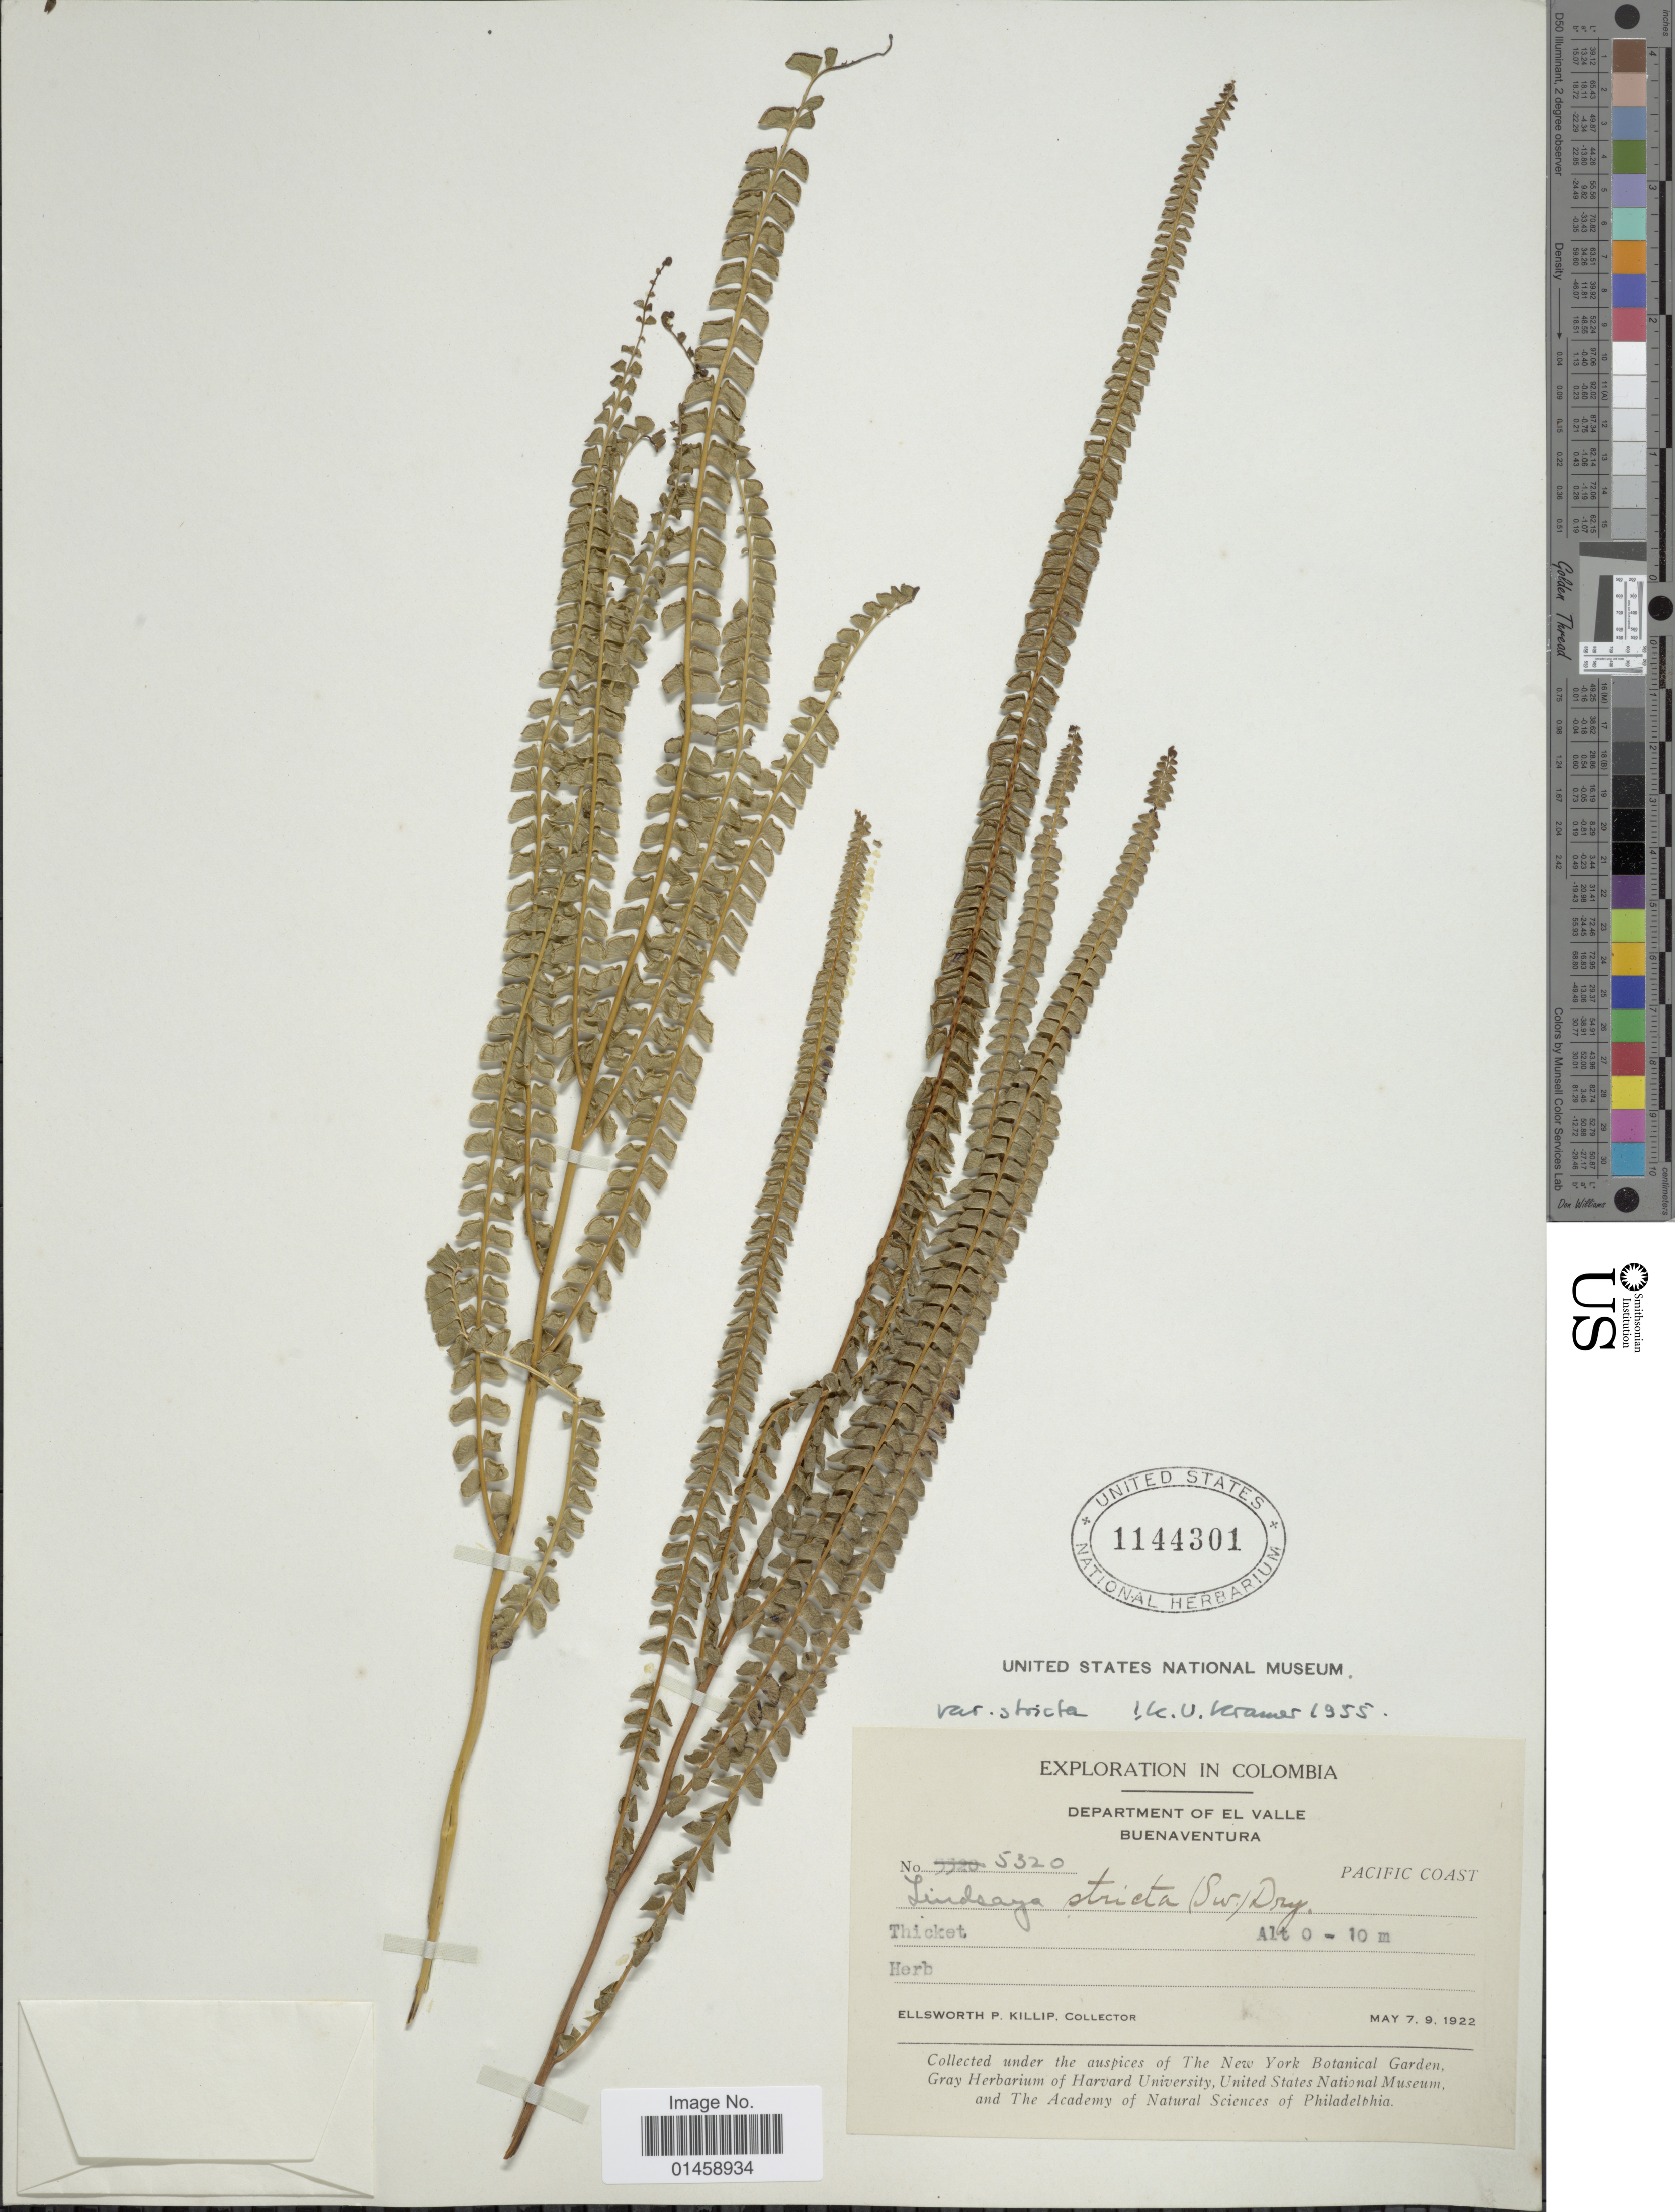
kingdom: Plantae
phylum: Tracheophyta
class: Polypodiopsida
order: Polypodiales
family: Lindsaeaceae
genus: Lindsaea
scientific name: Lindsaea stricta f. stricta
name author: (Sw.) Dryand.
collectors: E. P. Killip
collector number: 5320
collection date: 1922-05-07/1922-05-09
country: Colombia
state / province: Valle del Cauca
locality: Department of El Valle Buenaventura, Pacific Coast.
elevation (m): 0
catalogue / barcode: US 1144301